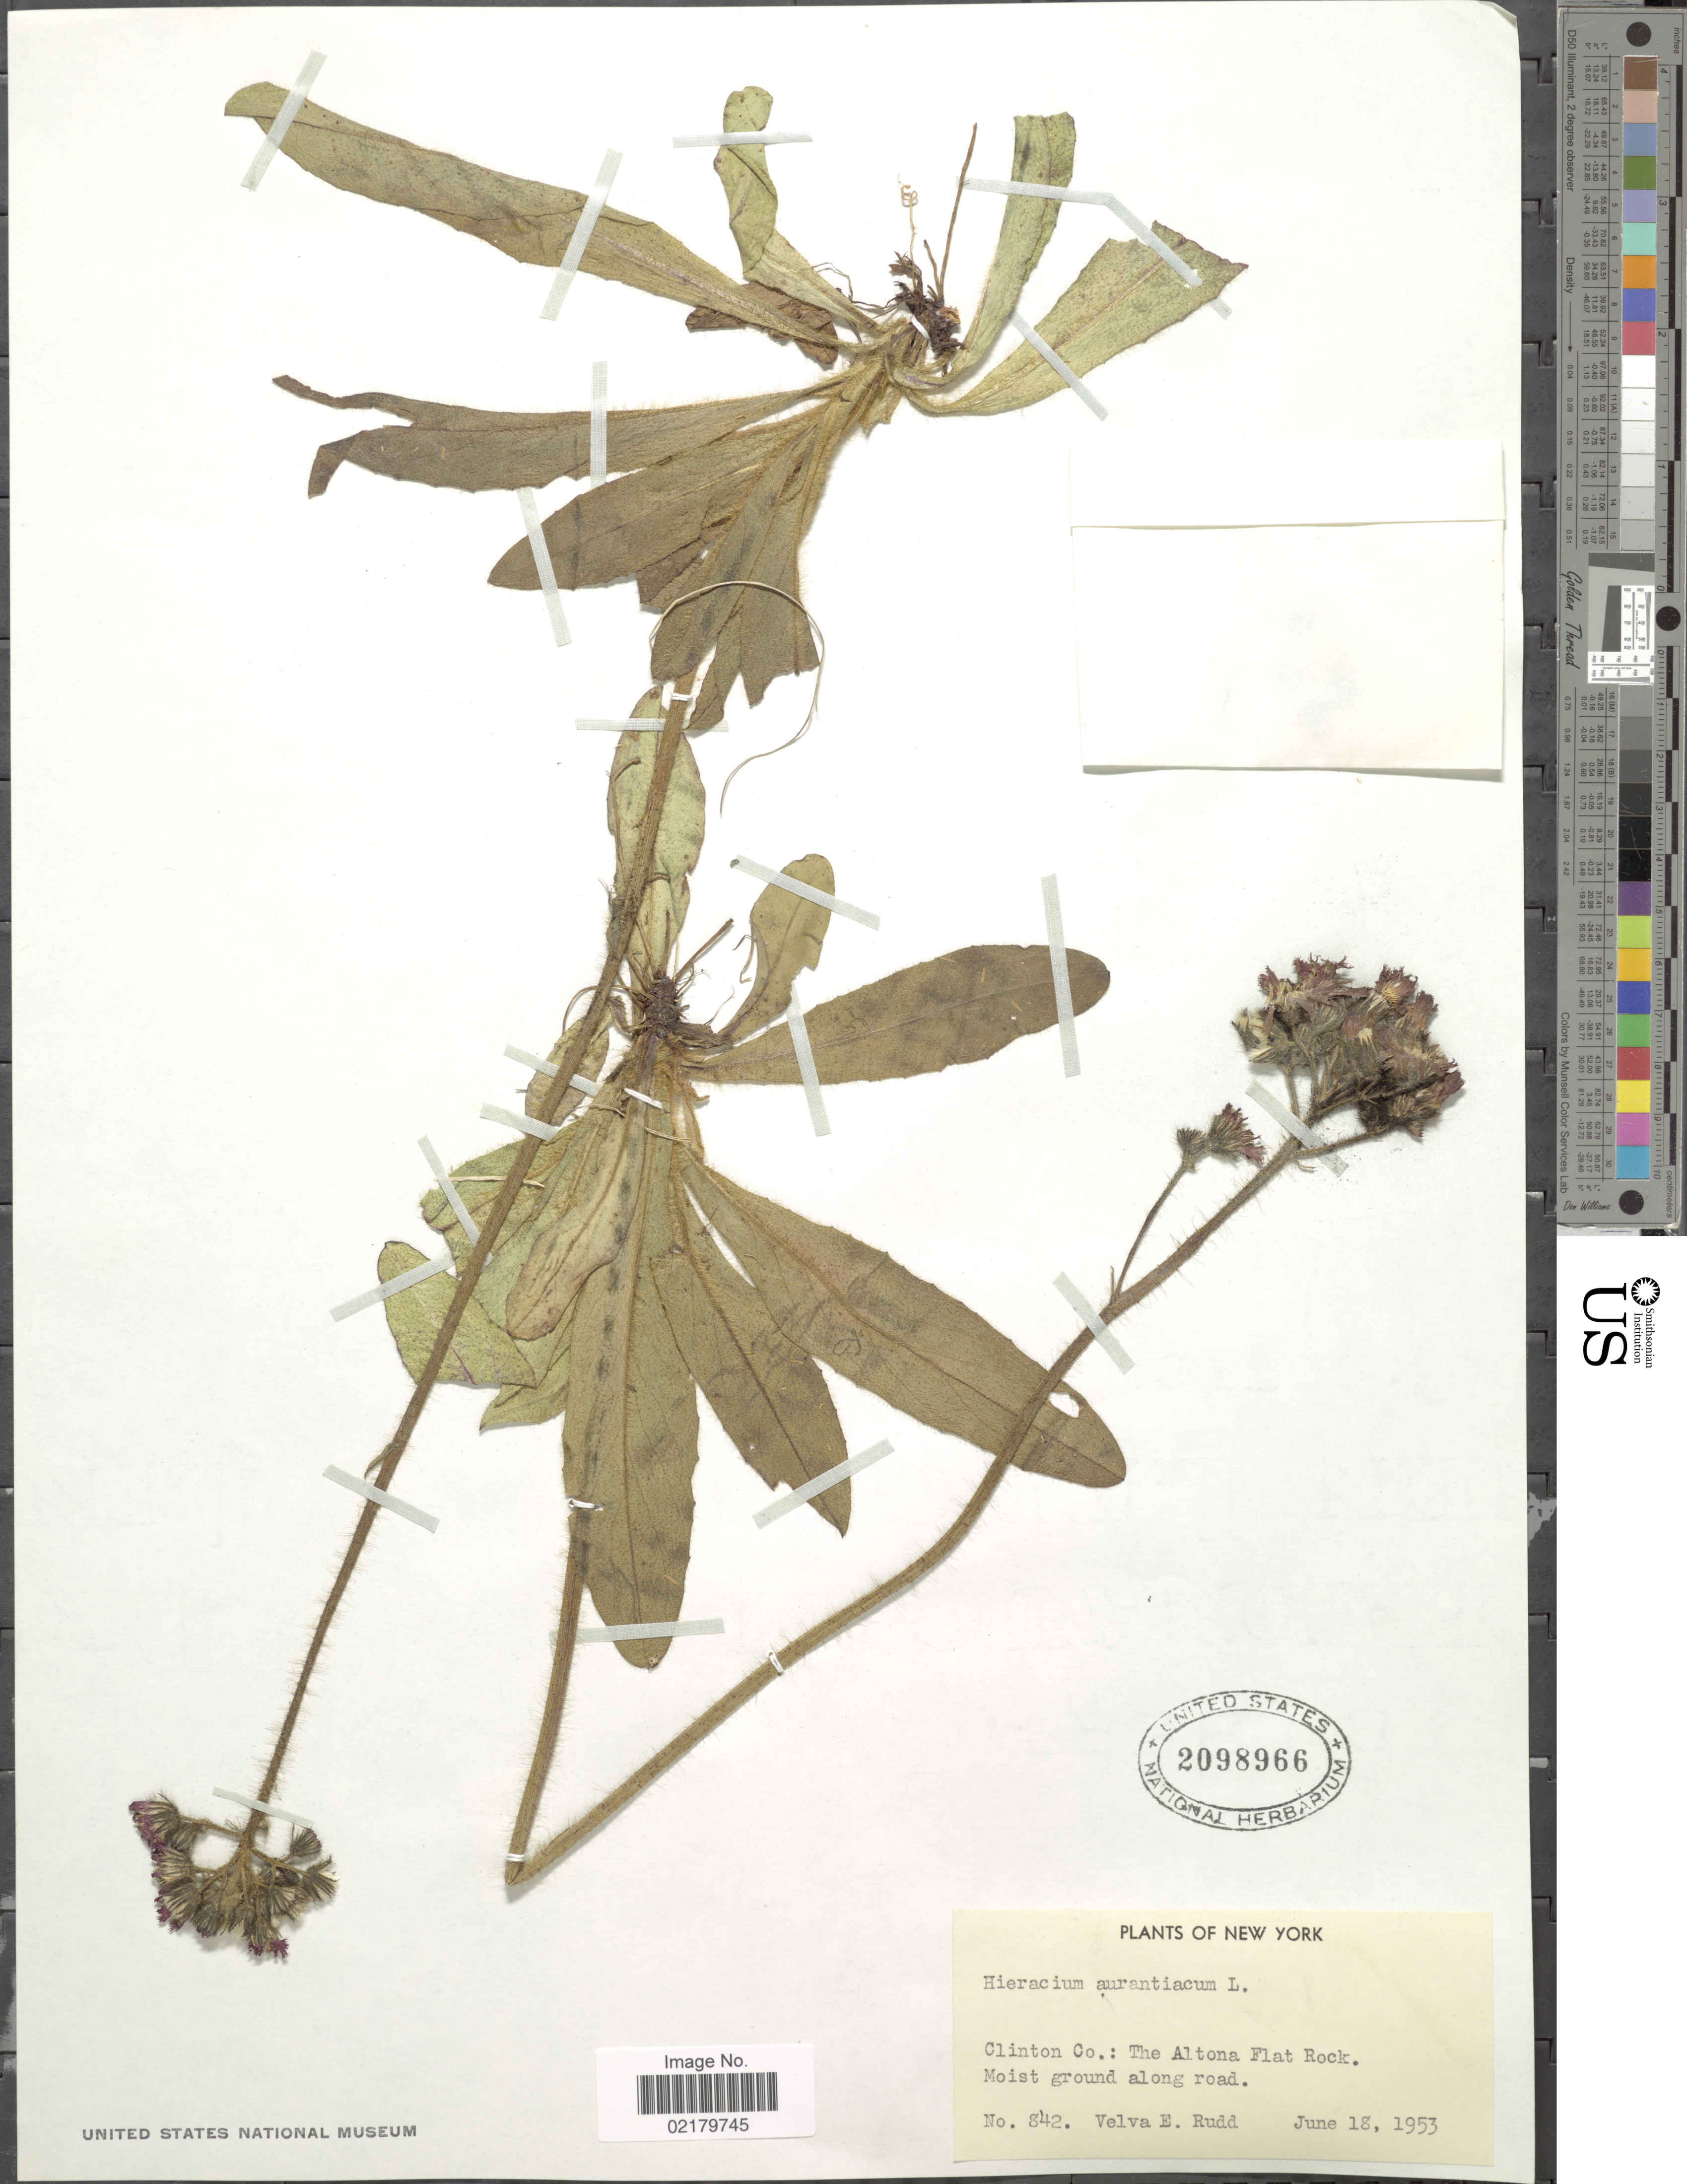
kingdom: Plantae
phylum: Tracheophyta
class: Magnoliopsida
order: Asterales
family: Asteraceae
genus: Pilosella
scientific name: Pilosella aurantiaca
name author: (L.) F.W. Schultz & Sch. Bip.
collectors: V. E. Rudd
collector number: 842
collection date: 1953-06-18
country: United States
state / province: New York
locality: Clinton Co: The Altona Flat Rock. Moist ground along road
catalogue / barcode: US 2098966